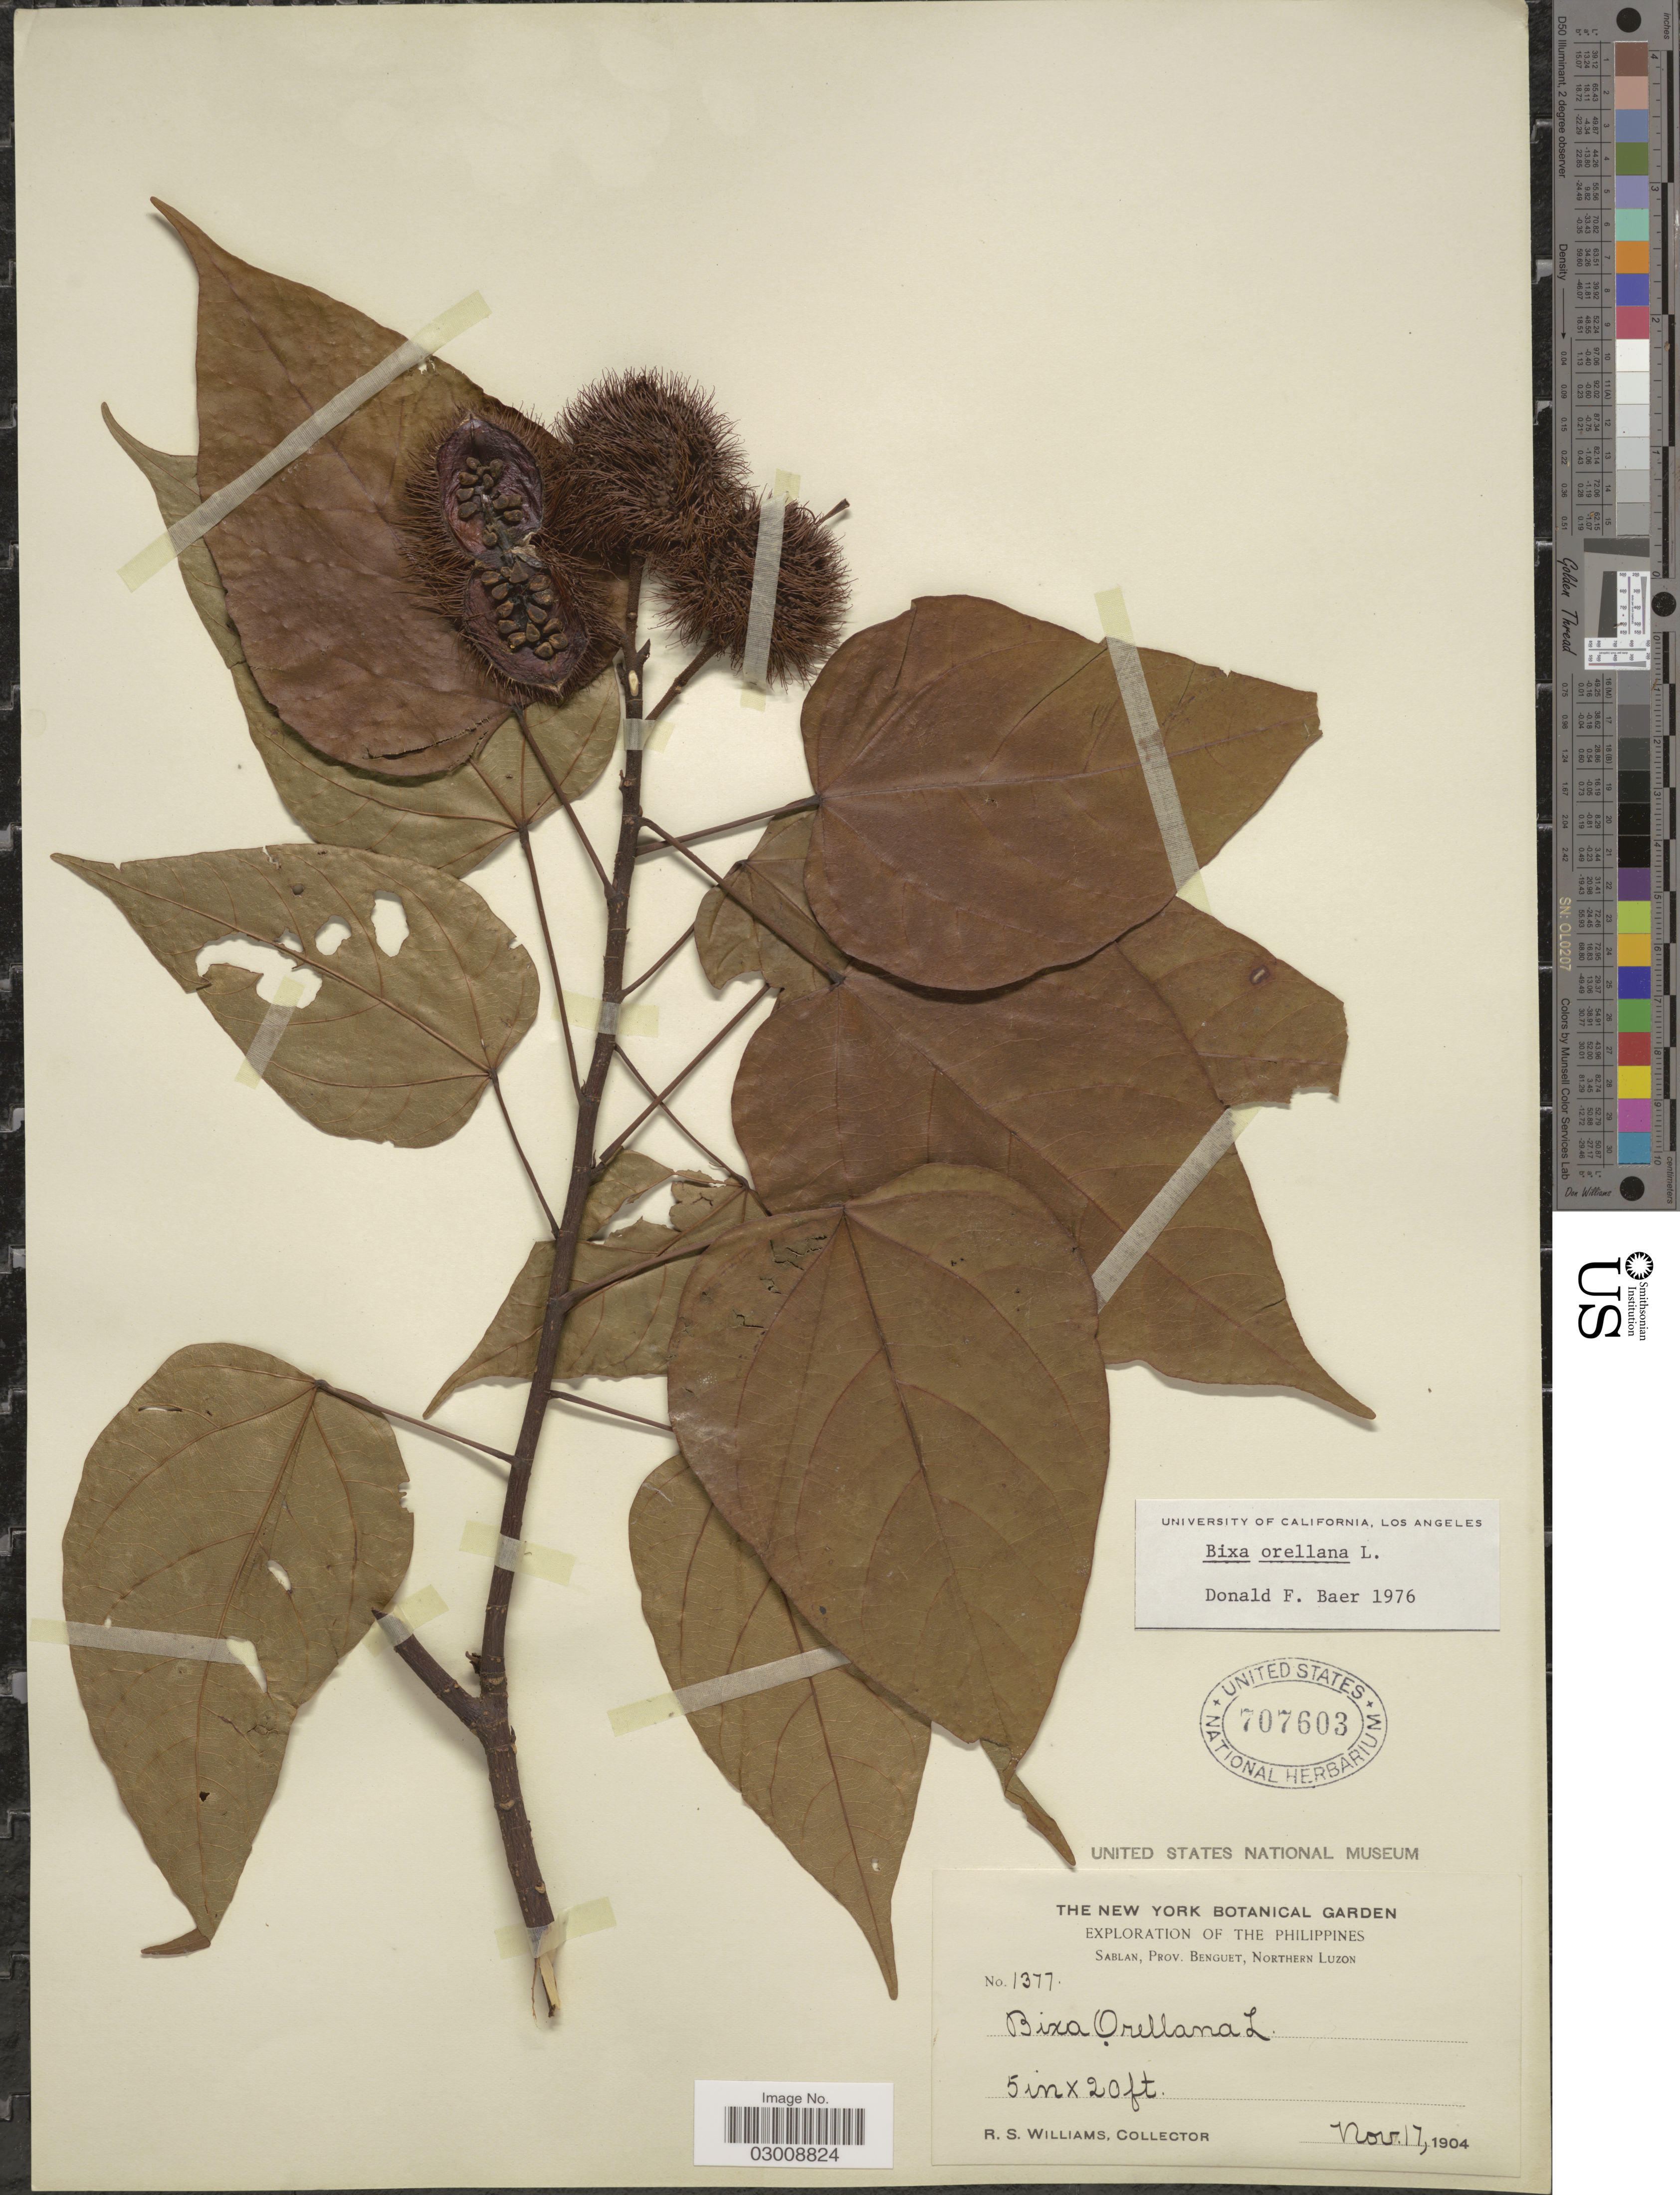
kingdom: Plantae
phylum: Tracheophyta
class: Magnoliopsida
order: Malvales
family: Bixaceae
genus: Bixa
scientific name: Bixa orellana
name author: L.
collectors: R. S. Williams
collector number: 1377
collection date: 1904-11-17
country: Philippines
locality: The Philippines. Sablan, Prov. Benguet, Northern Luzon.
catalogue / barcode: US 707603